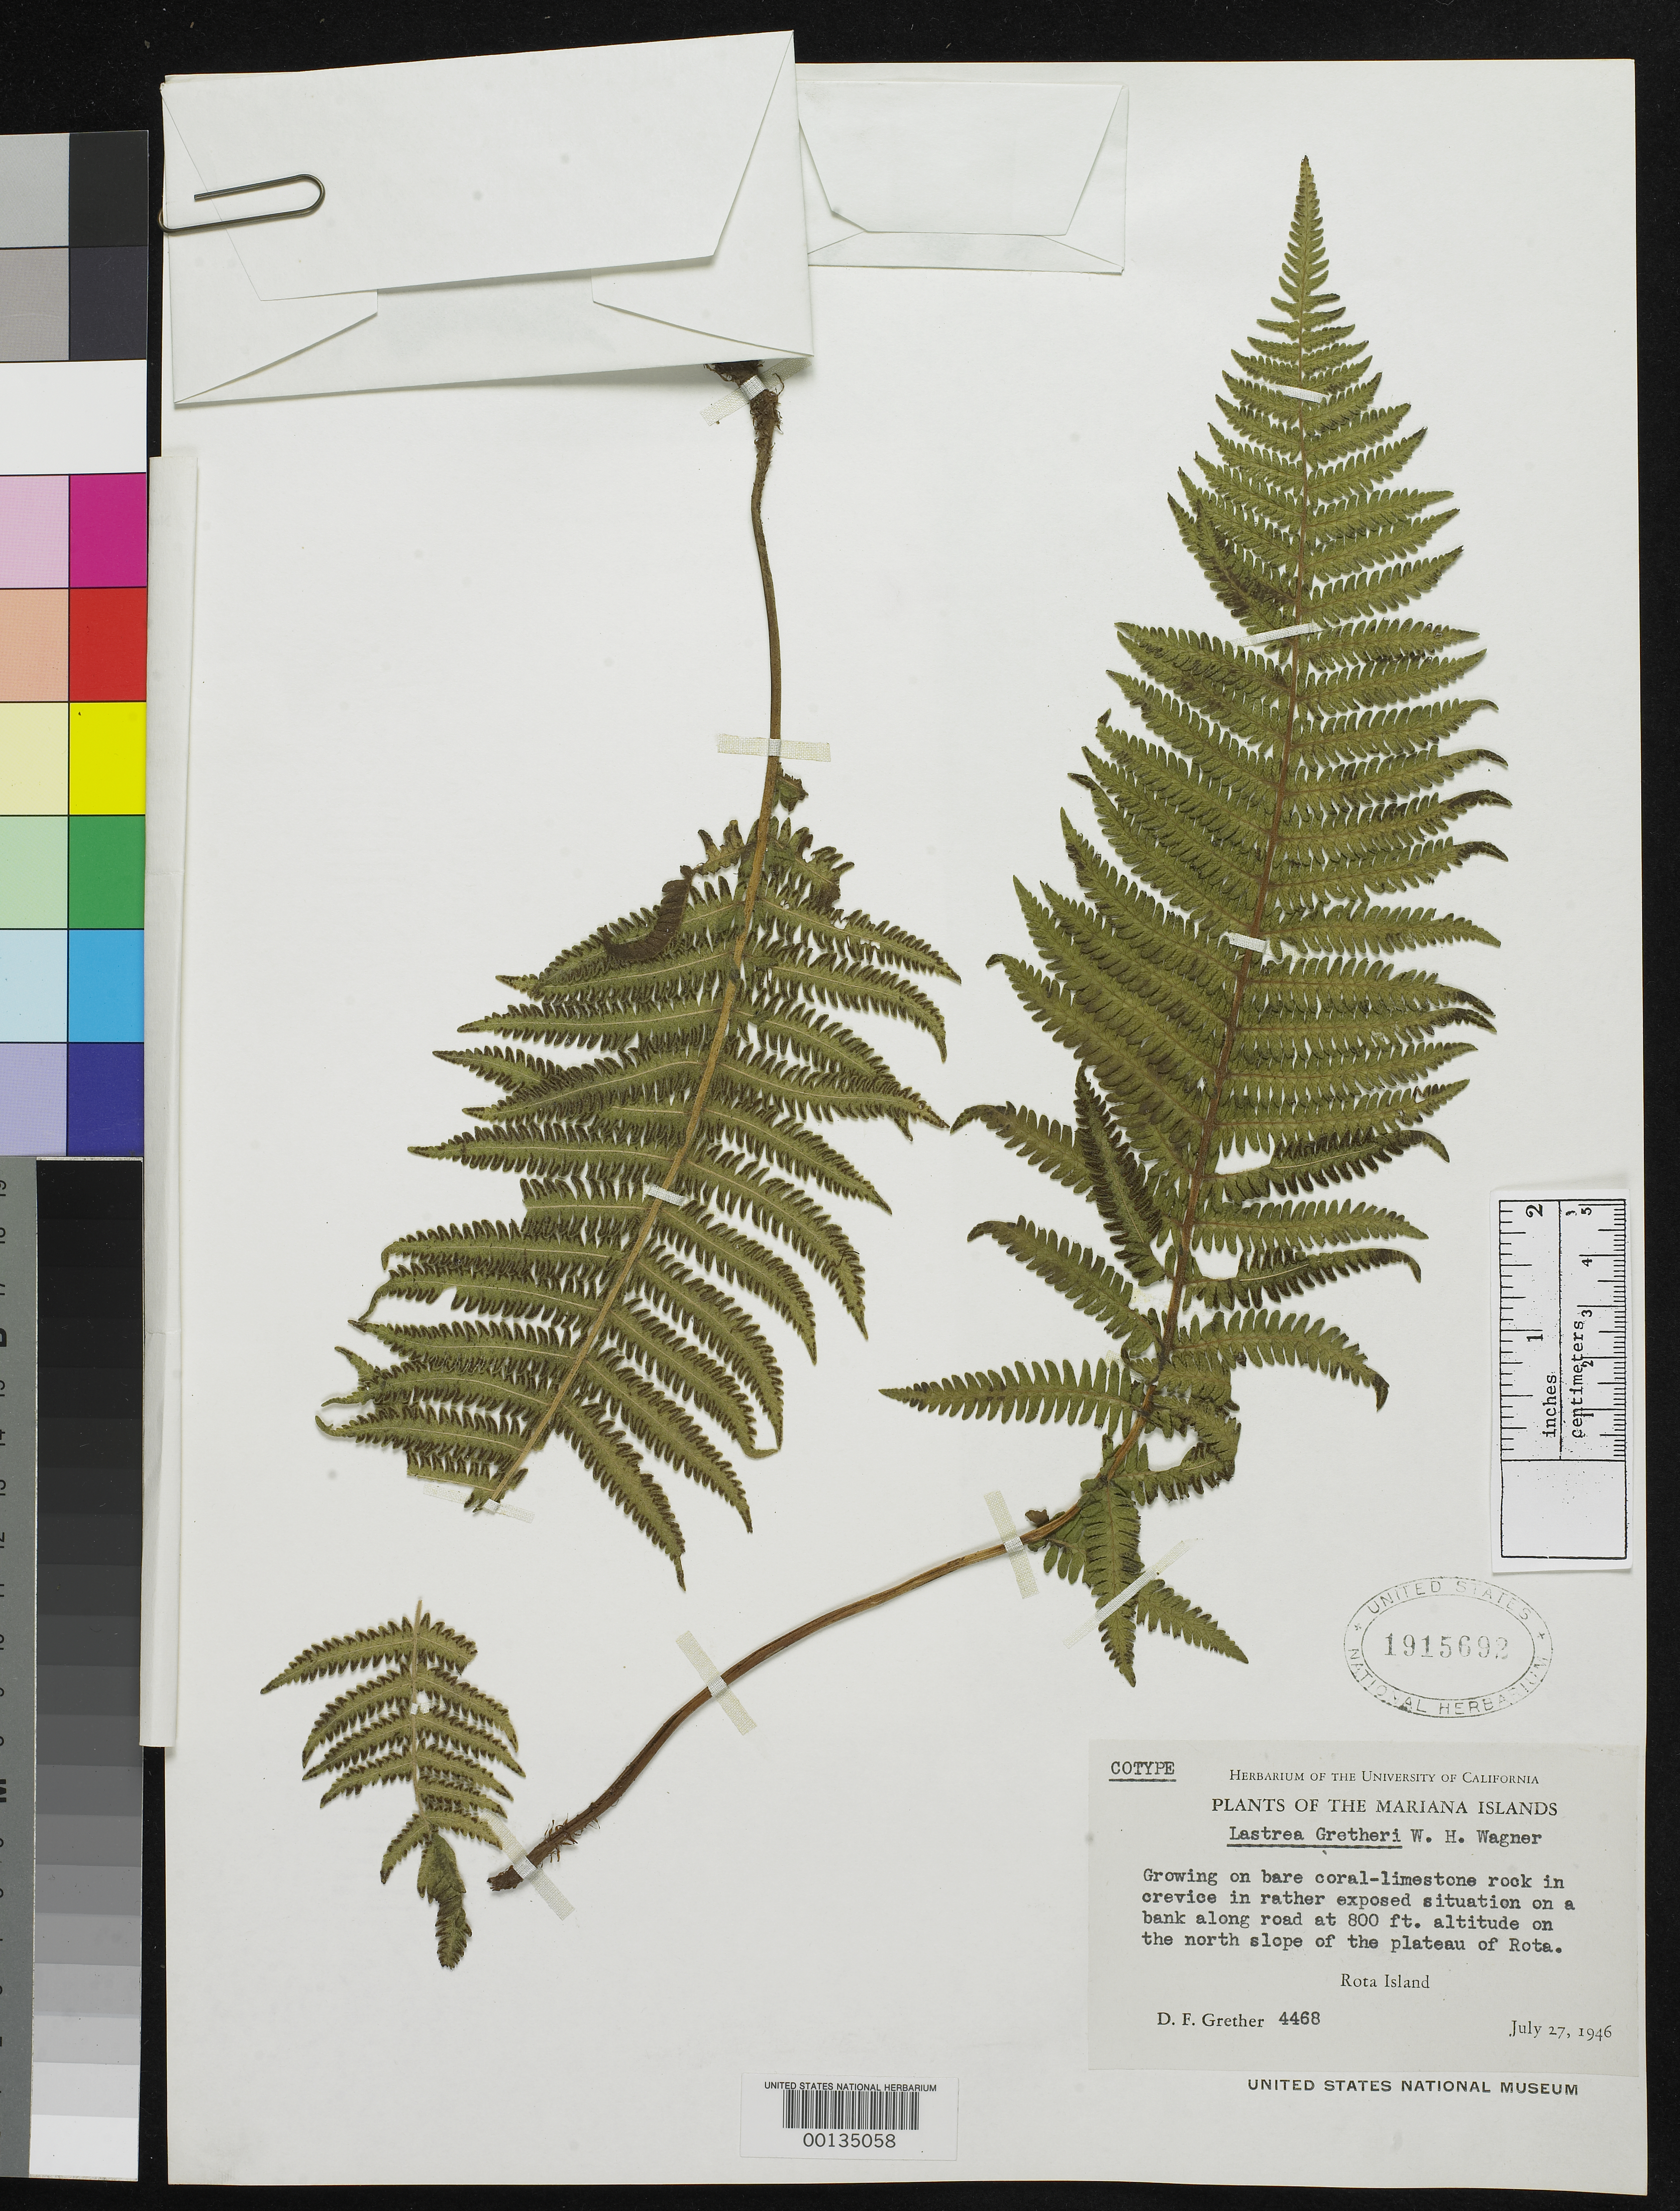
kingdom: Plantae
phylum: Tracheophyta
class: Polypodiopsida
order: Polypodiales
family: Thelypteridaceae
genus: Lastrea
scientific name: Lastrea gretheri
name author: W.H. Wagner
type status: Isotype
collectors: D. F. Grether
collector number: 4468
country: Northern Mariana Islands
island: Rota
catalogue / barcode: US 1915692